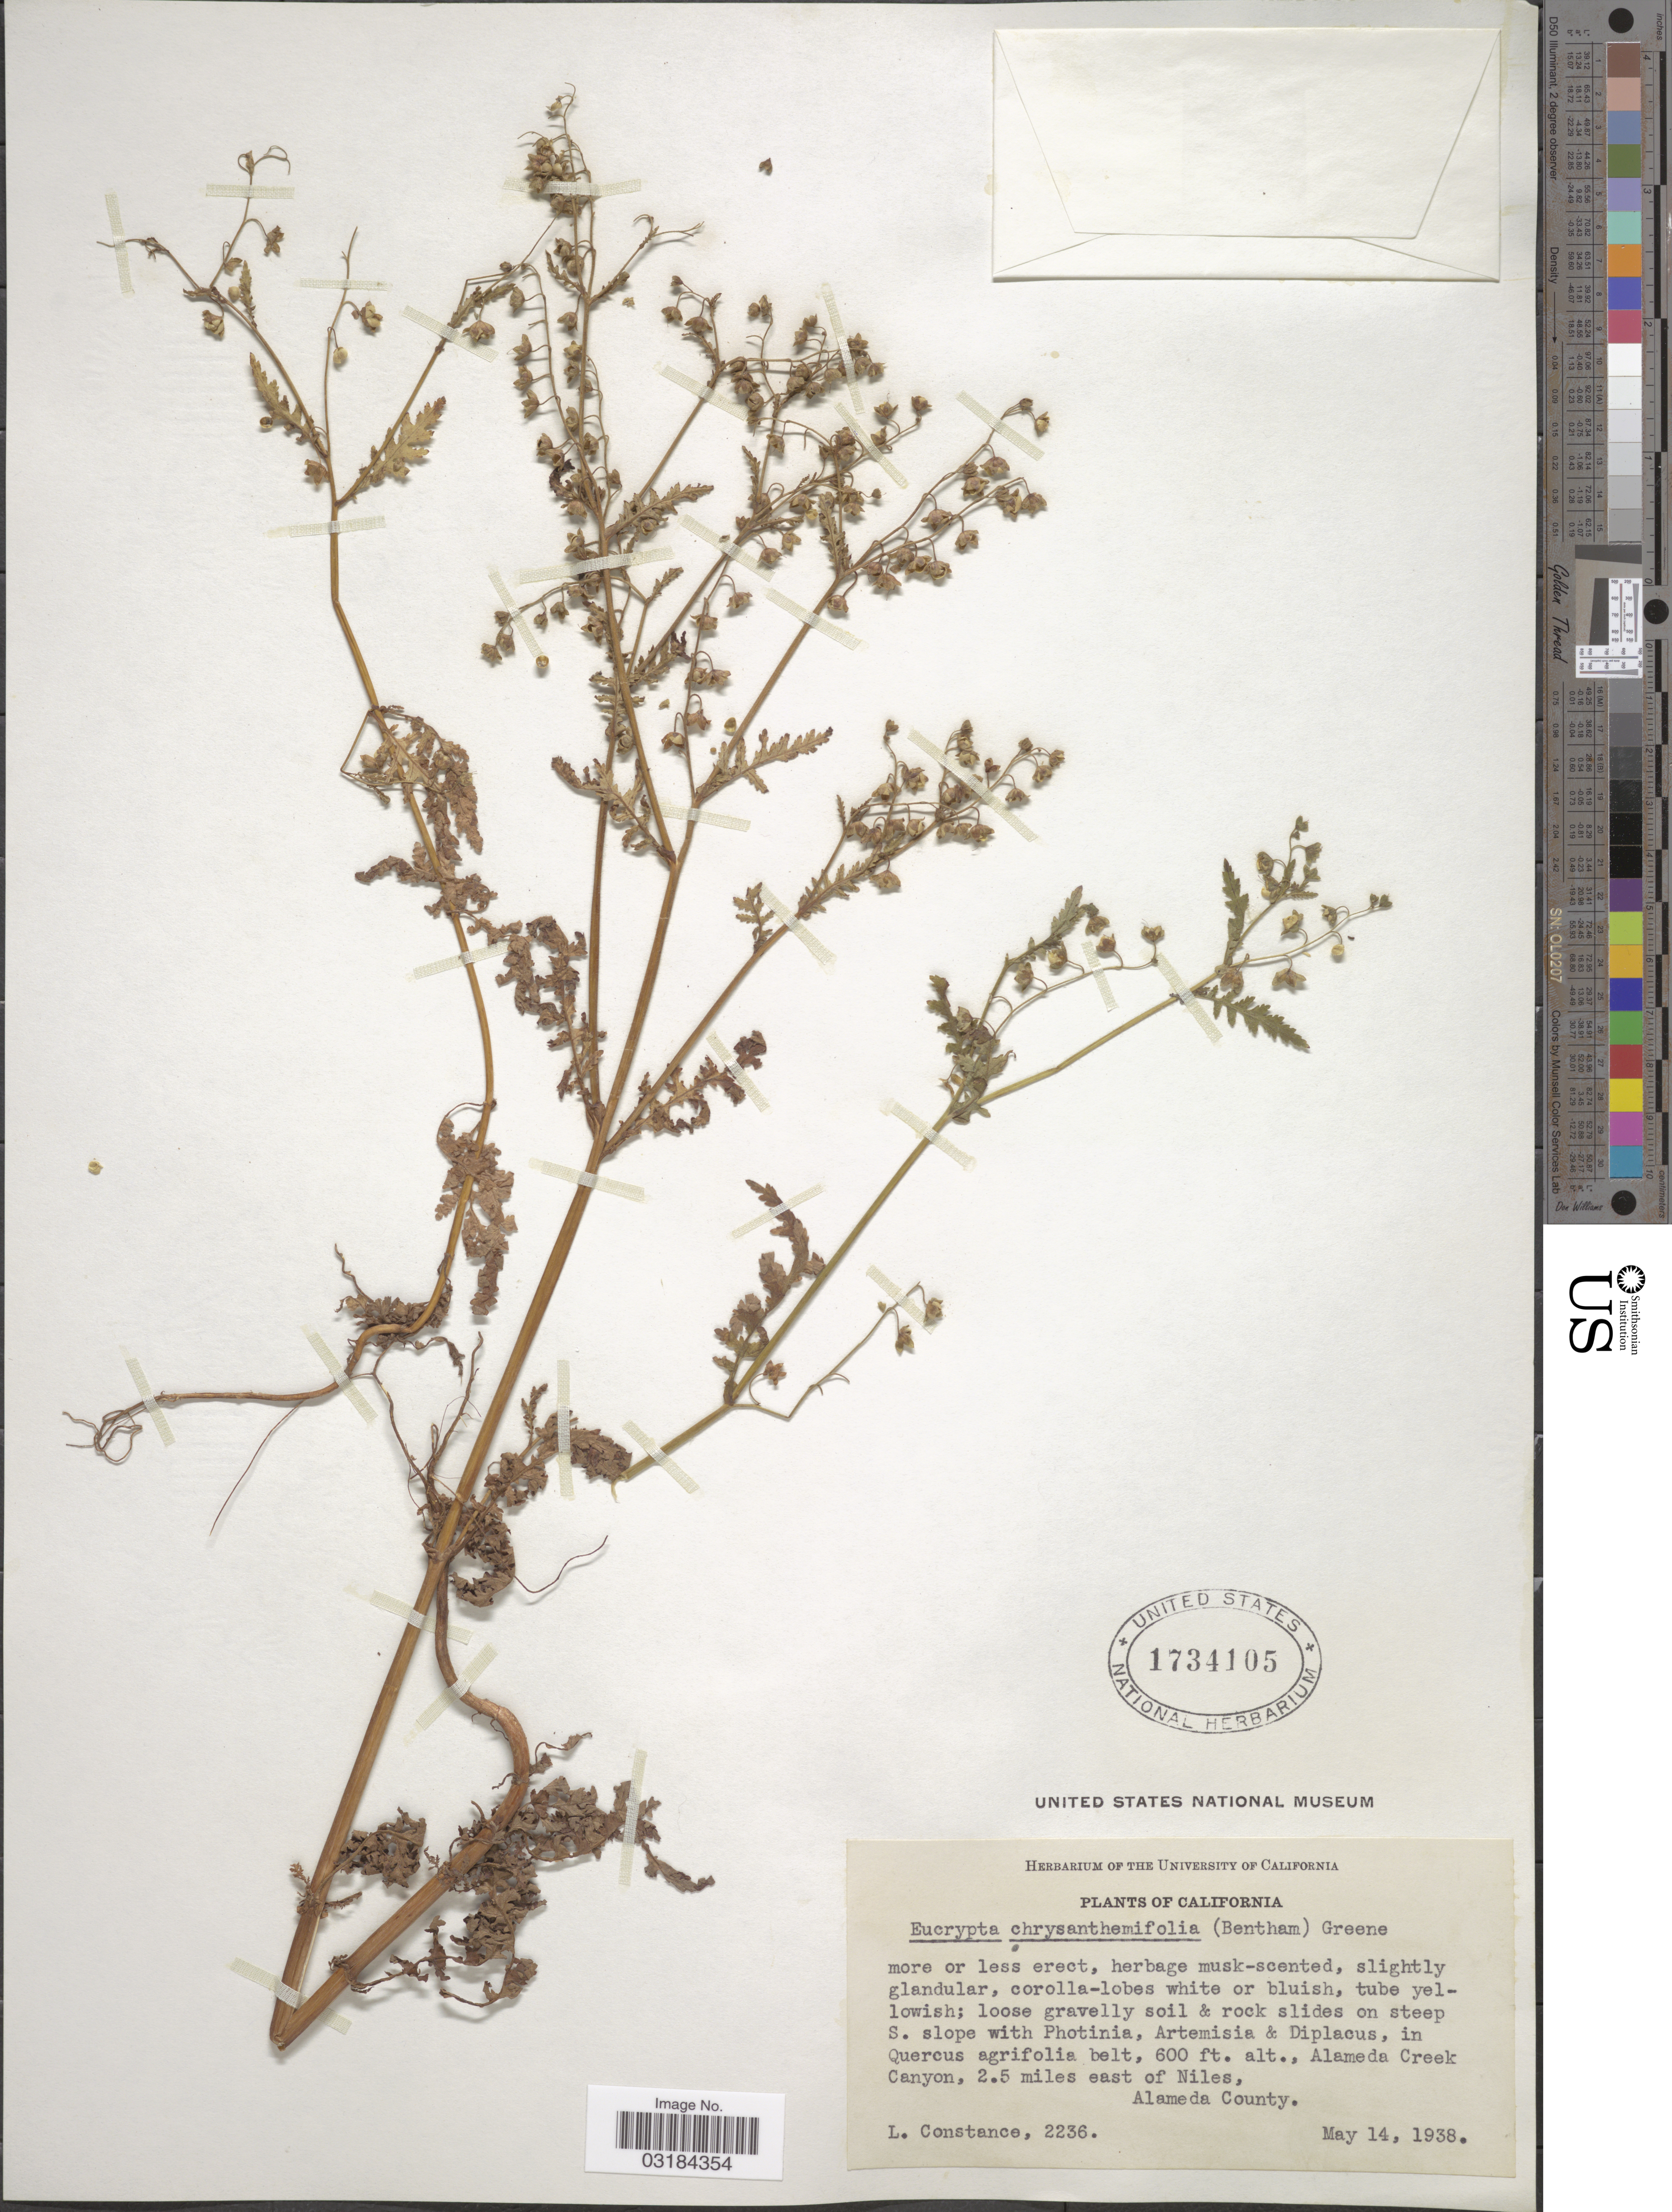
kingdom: Plantae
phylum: Tracheophyta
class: Magnoliopsida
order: Boraginales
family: Hydrophyllaceae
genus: Eucrypta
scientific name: Eucrypta chrysanthemifolia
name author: (Benth.) Greene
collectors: L. Constance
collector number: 2236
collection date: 1938-05-14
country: United States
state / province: California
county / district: Alameda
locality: Alameda Creek Canyon, 2.5 miles east of Niles, Alameda County.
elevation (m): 183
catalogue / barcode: US 1734105